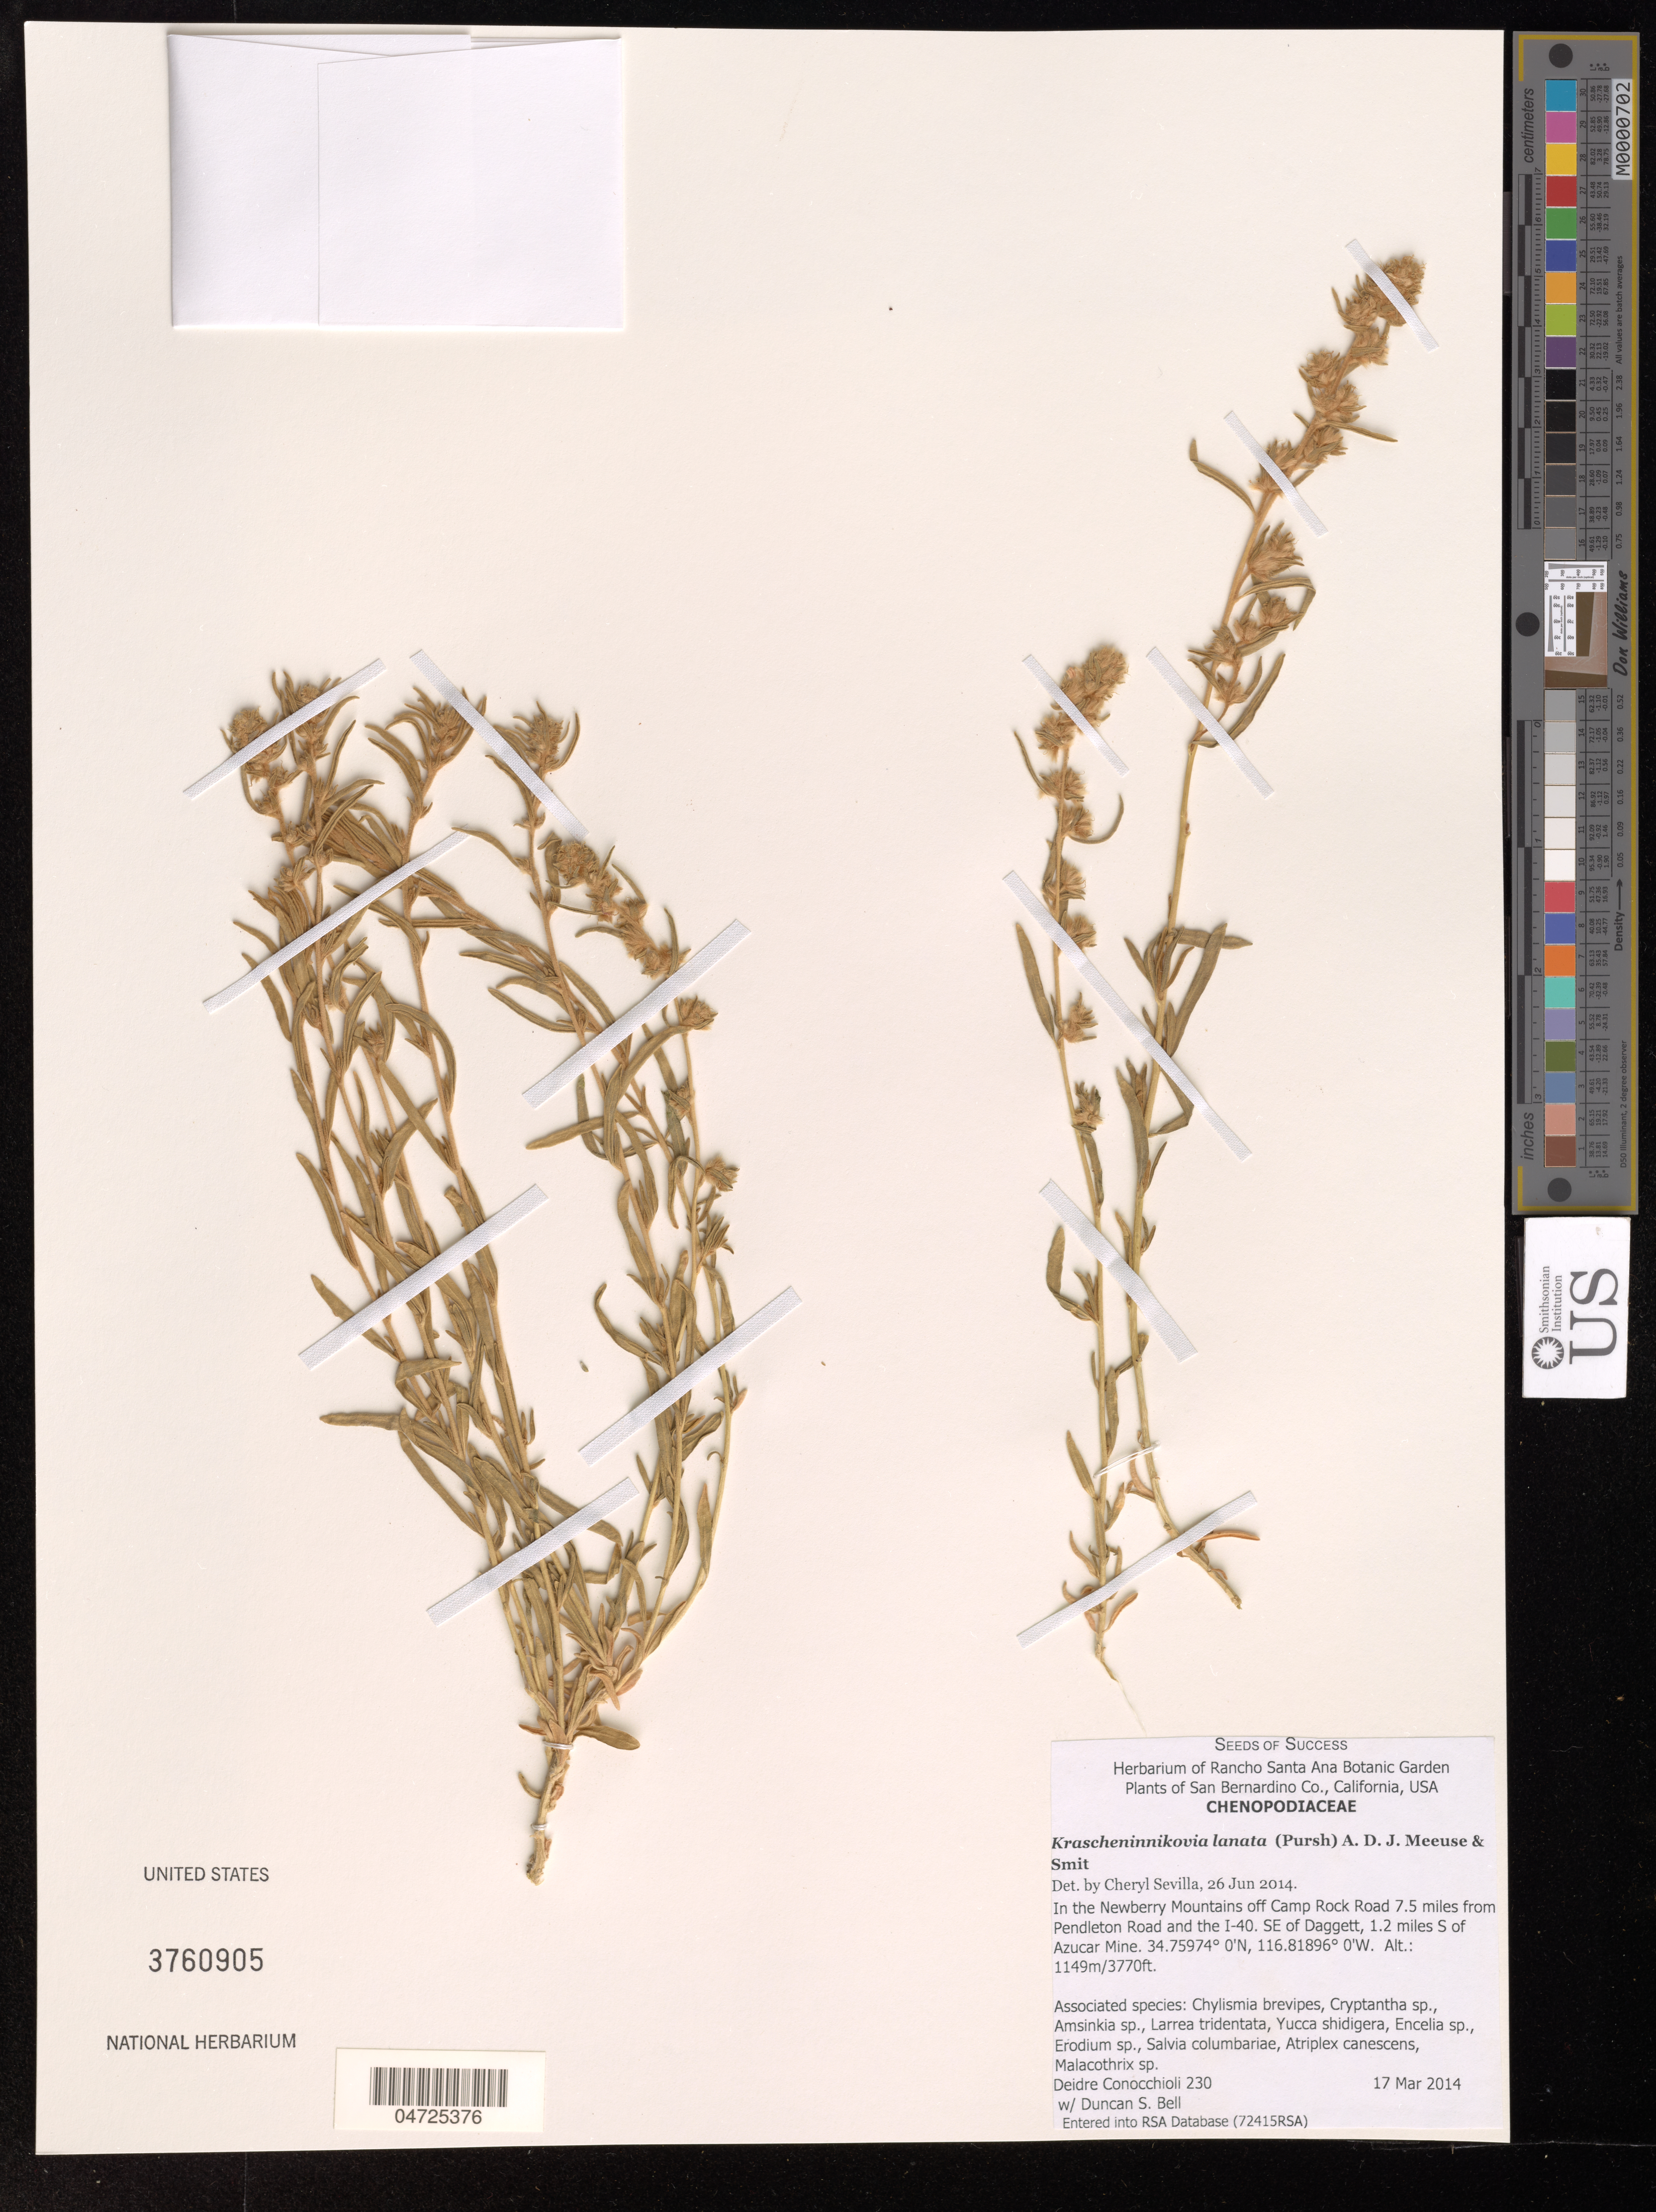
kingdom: Plantae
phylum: Tracheophyta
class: Magnoliopsida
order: Caryophyllales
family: Amaranthaceae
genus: Krascheninnikovia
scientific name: Krascheninnikovia lanata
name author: (Pursh) A. Meeuse & A.Smit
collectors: D. Conocchioli & D. S. Bell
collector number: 230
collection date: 2014-03-17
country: United States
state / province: California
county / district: San Bernardino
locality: San Bernardino Co. In the Newberry Mountains off Camp Rock Road 7.5 miles from Pendleton Road and the I-40. SE of Daggett, 1. 2 miles S of Azucar Mine.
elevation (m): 1149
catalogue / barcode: US 3760905